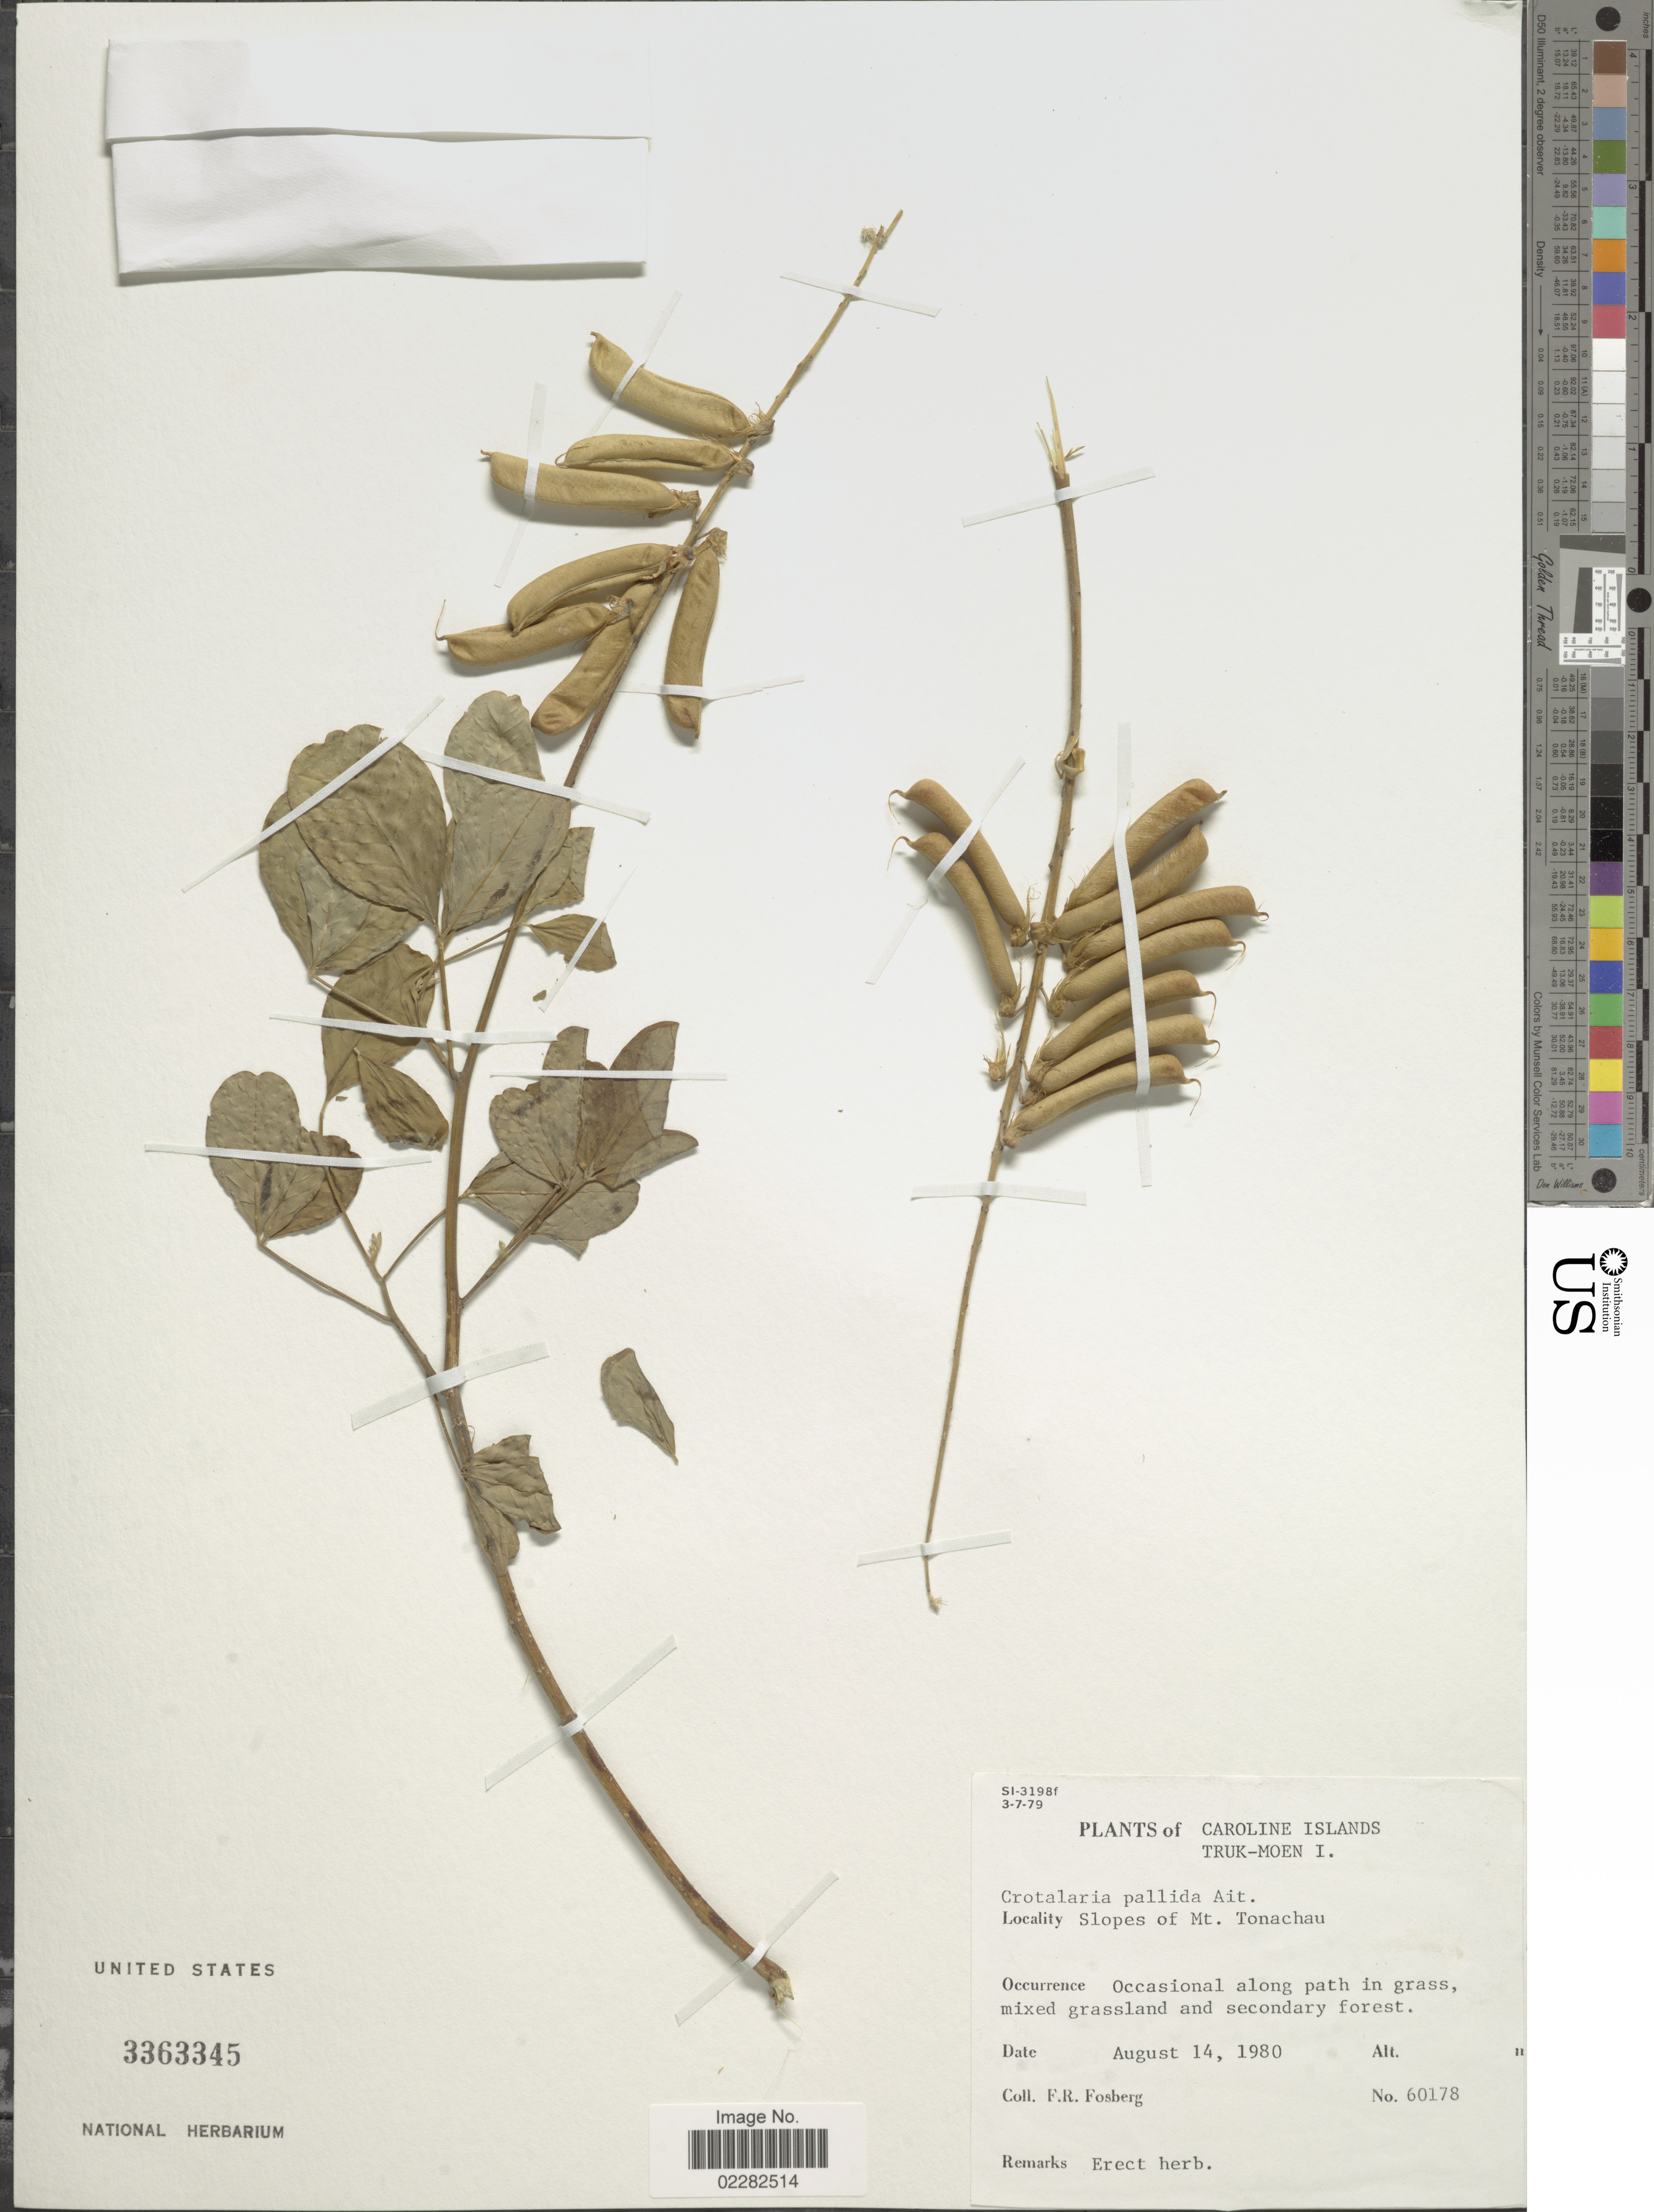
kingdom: Plantae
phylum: Tracheophyta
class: Magnoliopsida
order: Fabales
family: Fabaceae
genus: Crotalaria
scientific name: Crotalaria pallida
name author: Aiton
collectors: F. R. Fosberg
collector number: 60178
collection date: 1980-08-14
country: Micronesia, Federated States of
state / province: Truk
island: Moen [Wono]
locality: Truk-Moen I., slopes of Mt. Tonachau, occasional along path in grass.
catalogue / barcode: US 3363345